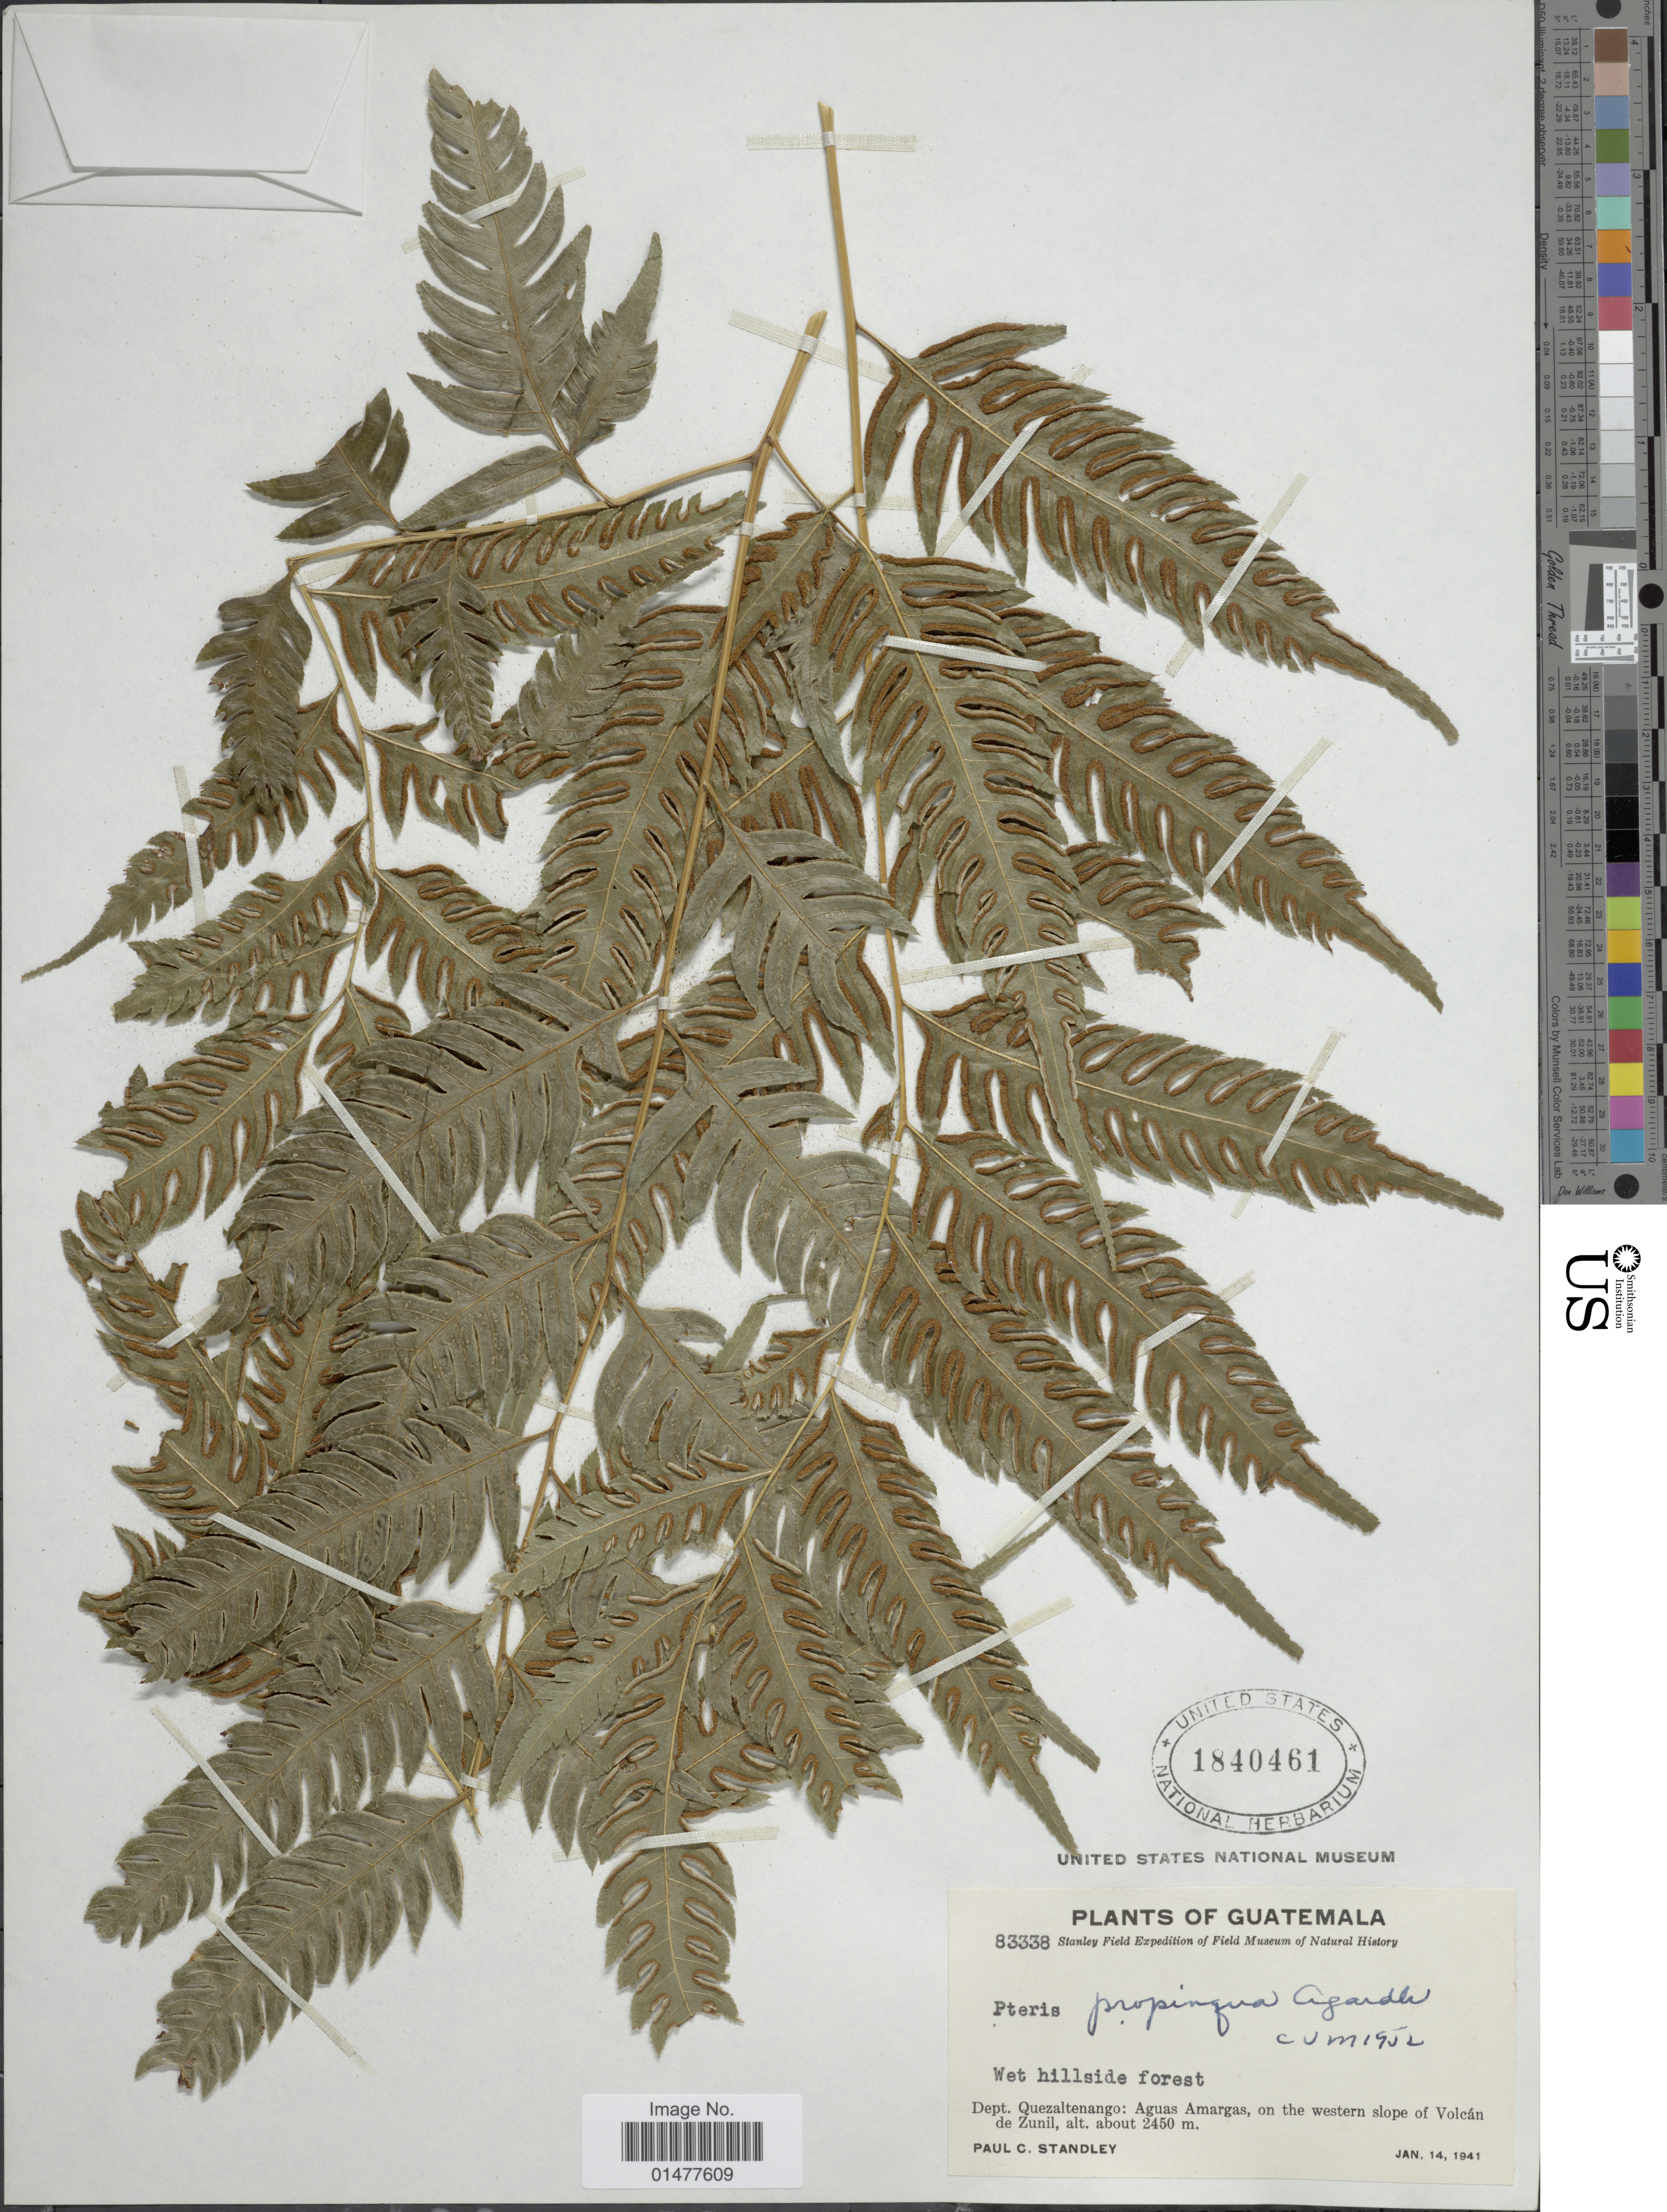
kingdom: Plantae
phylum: Tracheophyta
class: Polypodiopsida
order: Polypodiales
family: Pteridaceae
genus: Pteris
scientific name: Pteris erosa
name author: Mickel & Beitel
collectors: P. C. Standley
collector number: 83338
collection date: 1941-01-14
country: Guatemala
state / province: Quetzaltenango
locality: Aguas Amargas, on the western slope of Volcán de Zunil.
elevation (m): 2450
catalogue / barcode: US 1840461